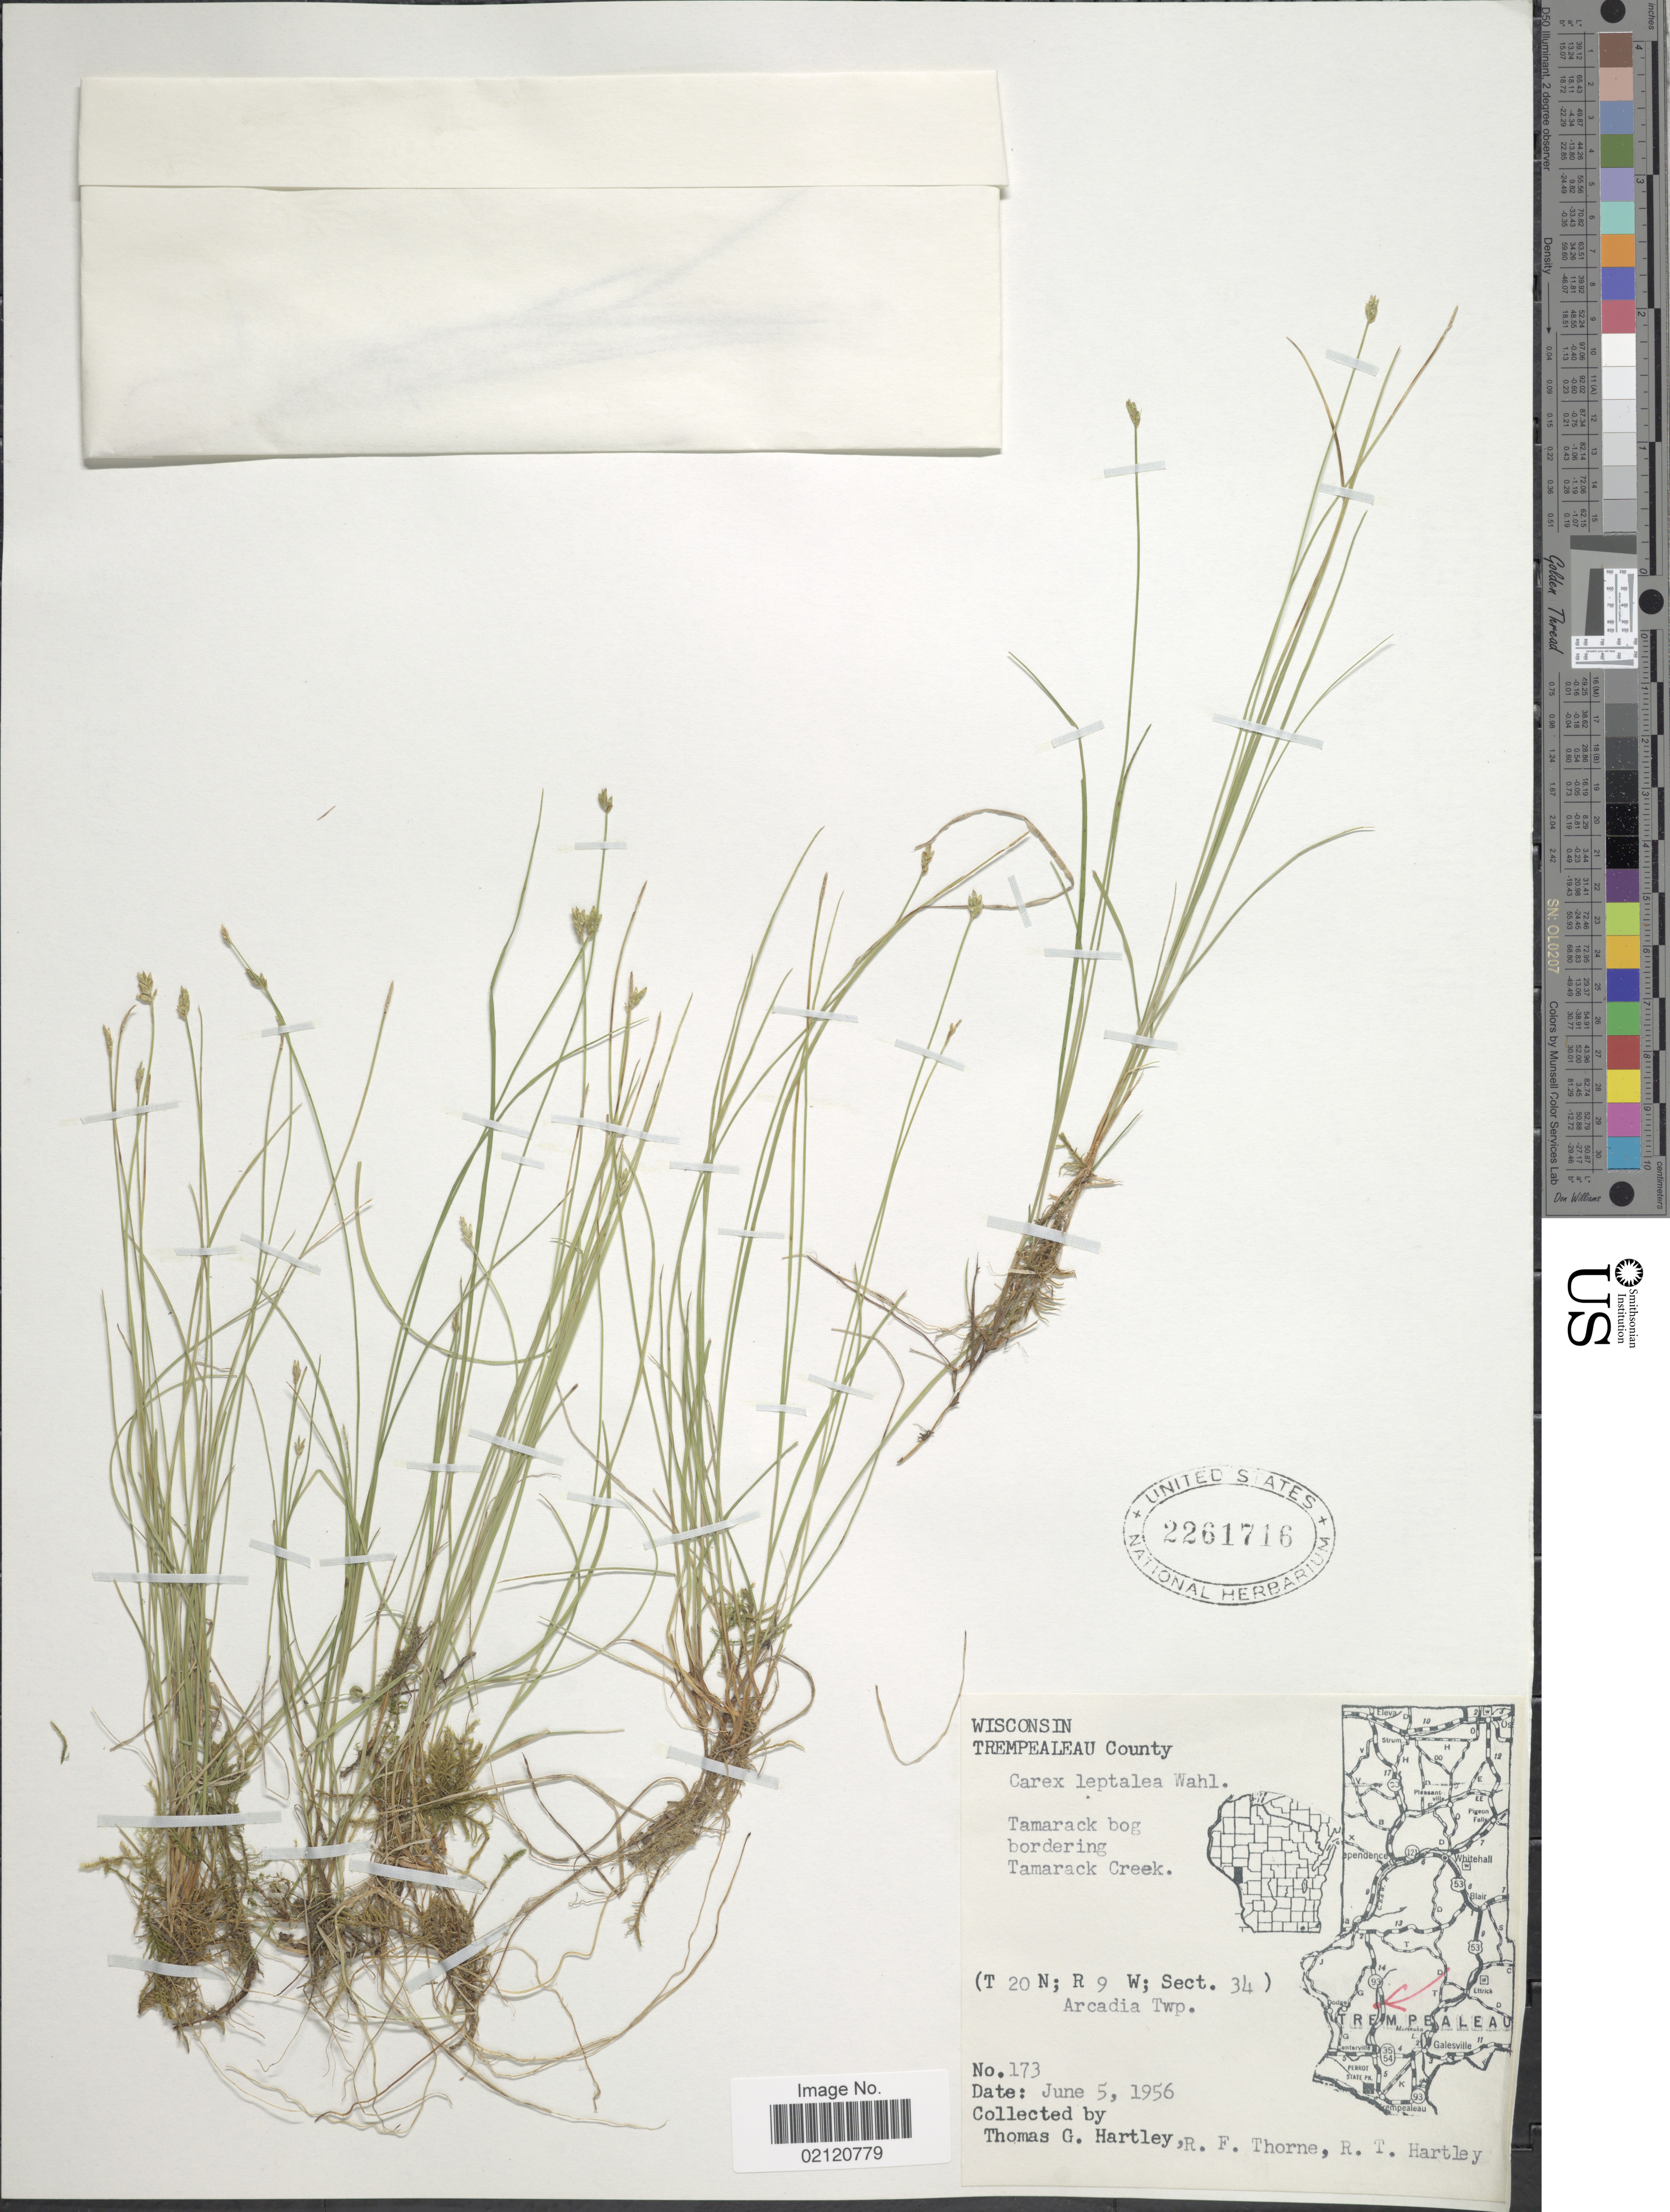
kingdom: Plantae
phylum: Tracheophyta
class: Liliopsida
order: Poales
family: Cyperaceae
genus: Carex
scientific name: Carex leptalea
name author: Wahlenb.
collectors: T. G. Hartley, R. F. Thorne & R. T. Hartley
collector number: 173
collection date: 1956-06-05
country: United States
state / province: Wisconsin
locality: Trempealeau County, Tamarack bog bordering, Tamarack Creek T20N R9W; Sect 34 Arcadia Twp.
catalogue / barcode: US 2261716